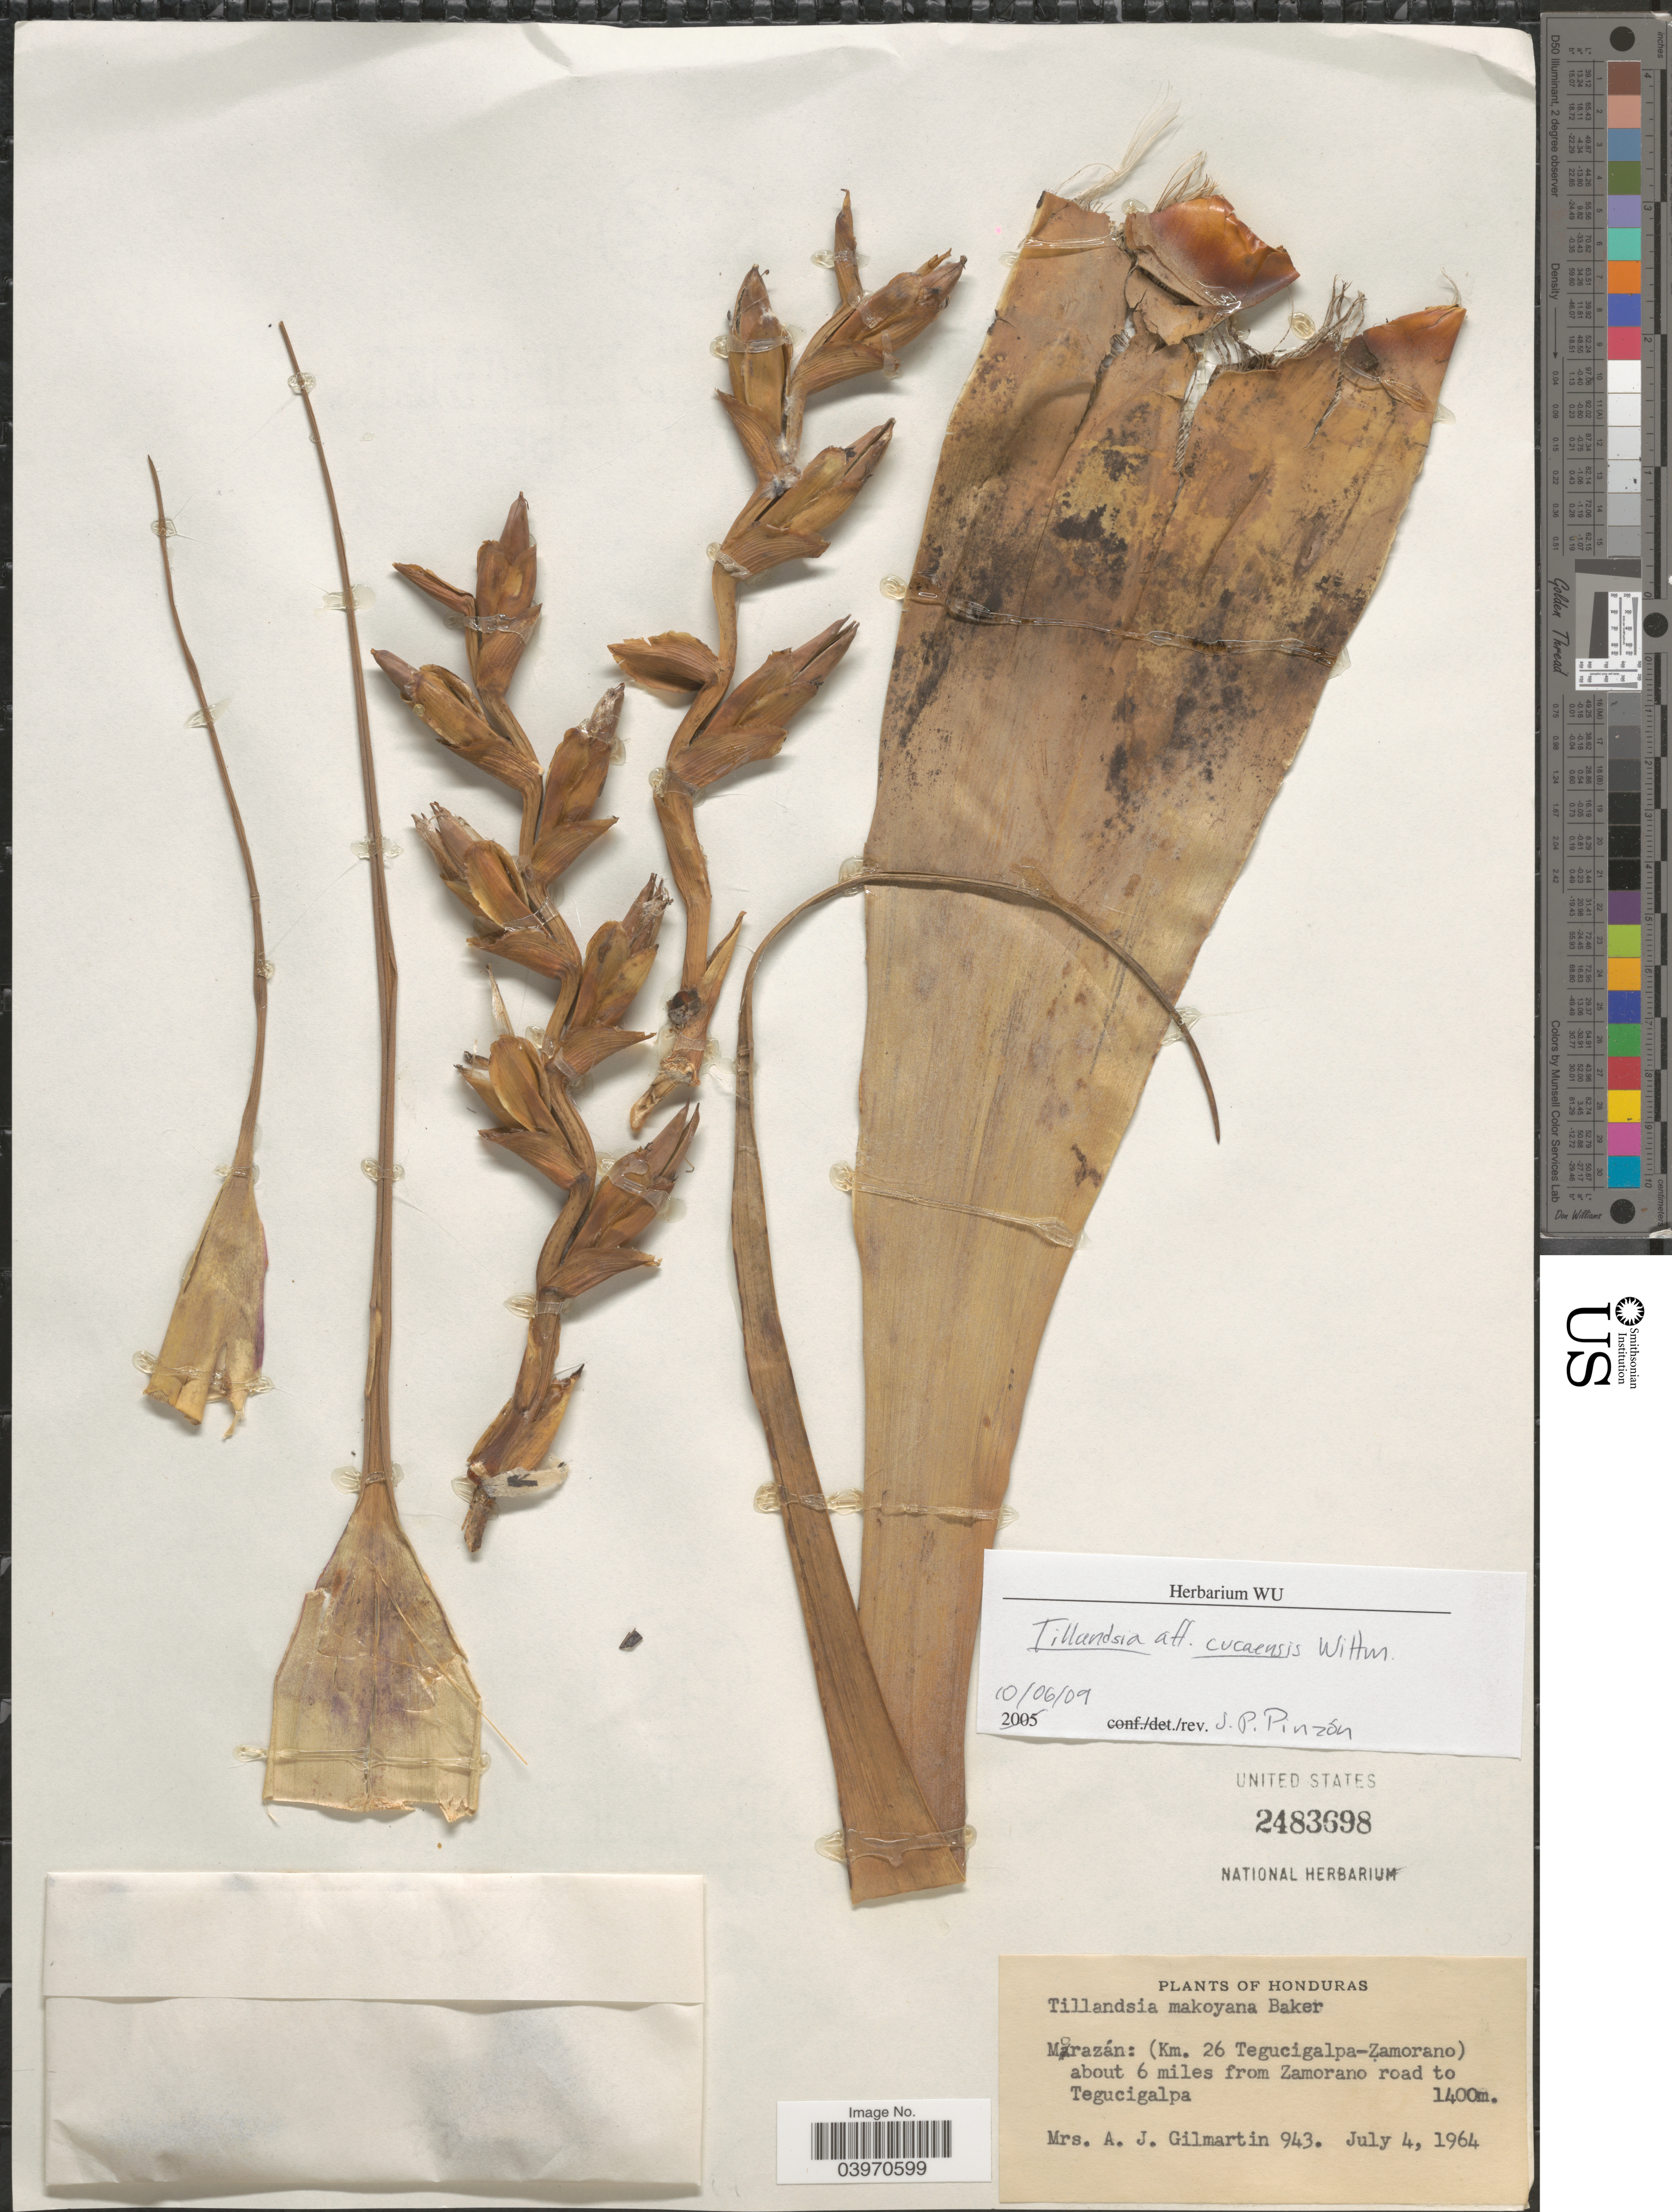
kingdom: Plantae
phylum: Tracheophyta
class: Liliopsida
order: Poales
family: Bromeliaceae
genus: Tillandsia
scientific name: Tillandsia cucaensis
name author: Wittm.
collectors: A. J. Gilmartin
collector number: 943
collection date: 1964-07-04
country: Honduras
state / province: Fco. Morazán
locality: Morazán: (Km. 26 Tegucigalpa-Zamorano) about 6 miles from Zamorano road to Tegucigalpa.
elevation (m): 1400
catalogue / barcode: US 2483698